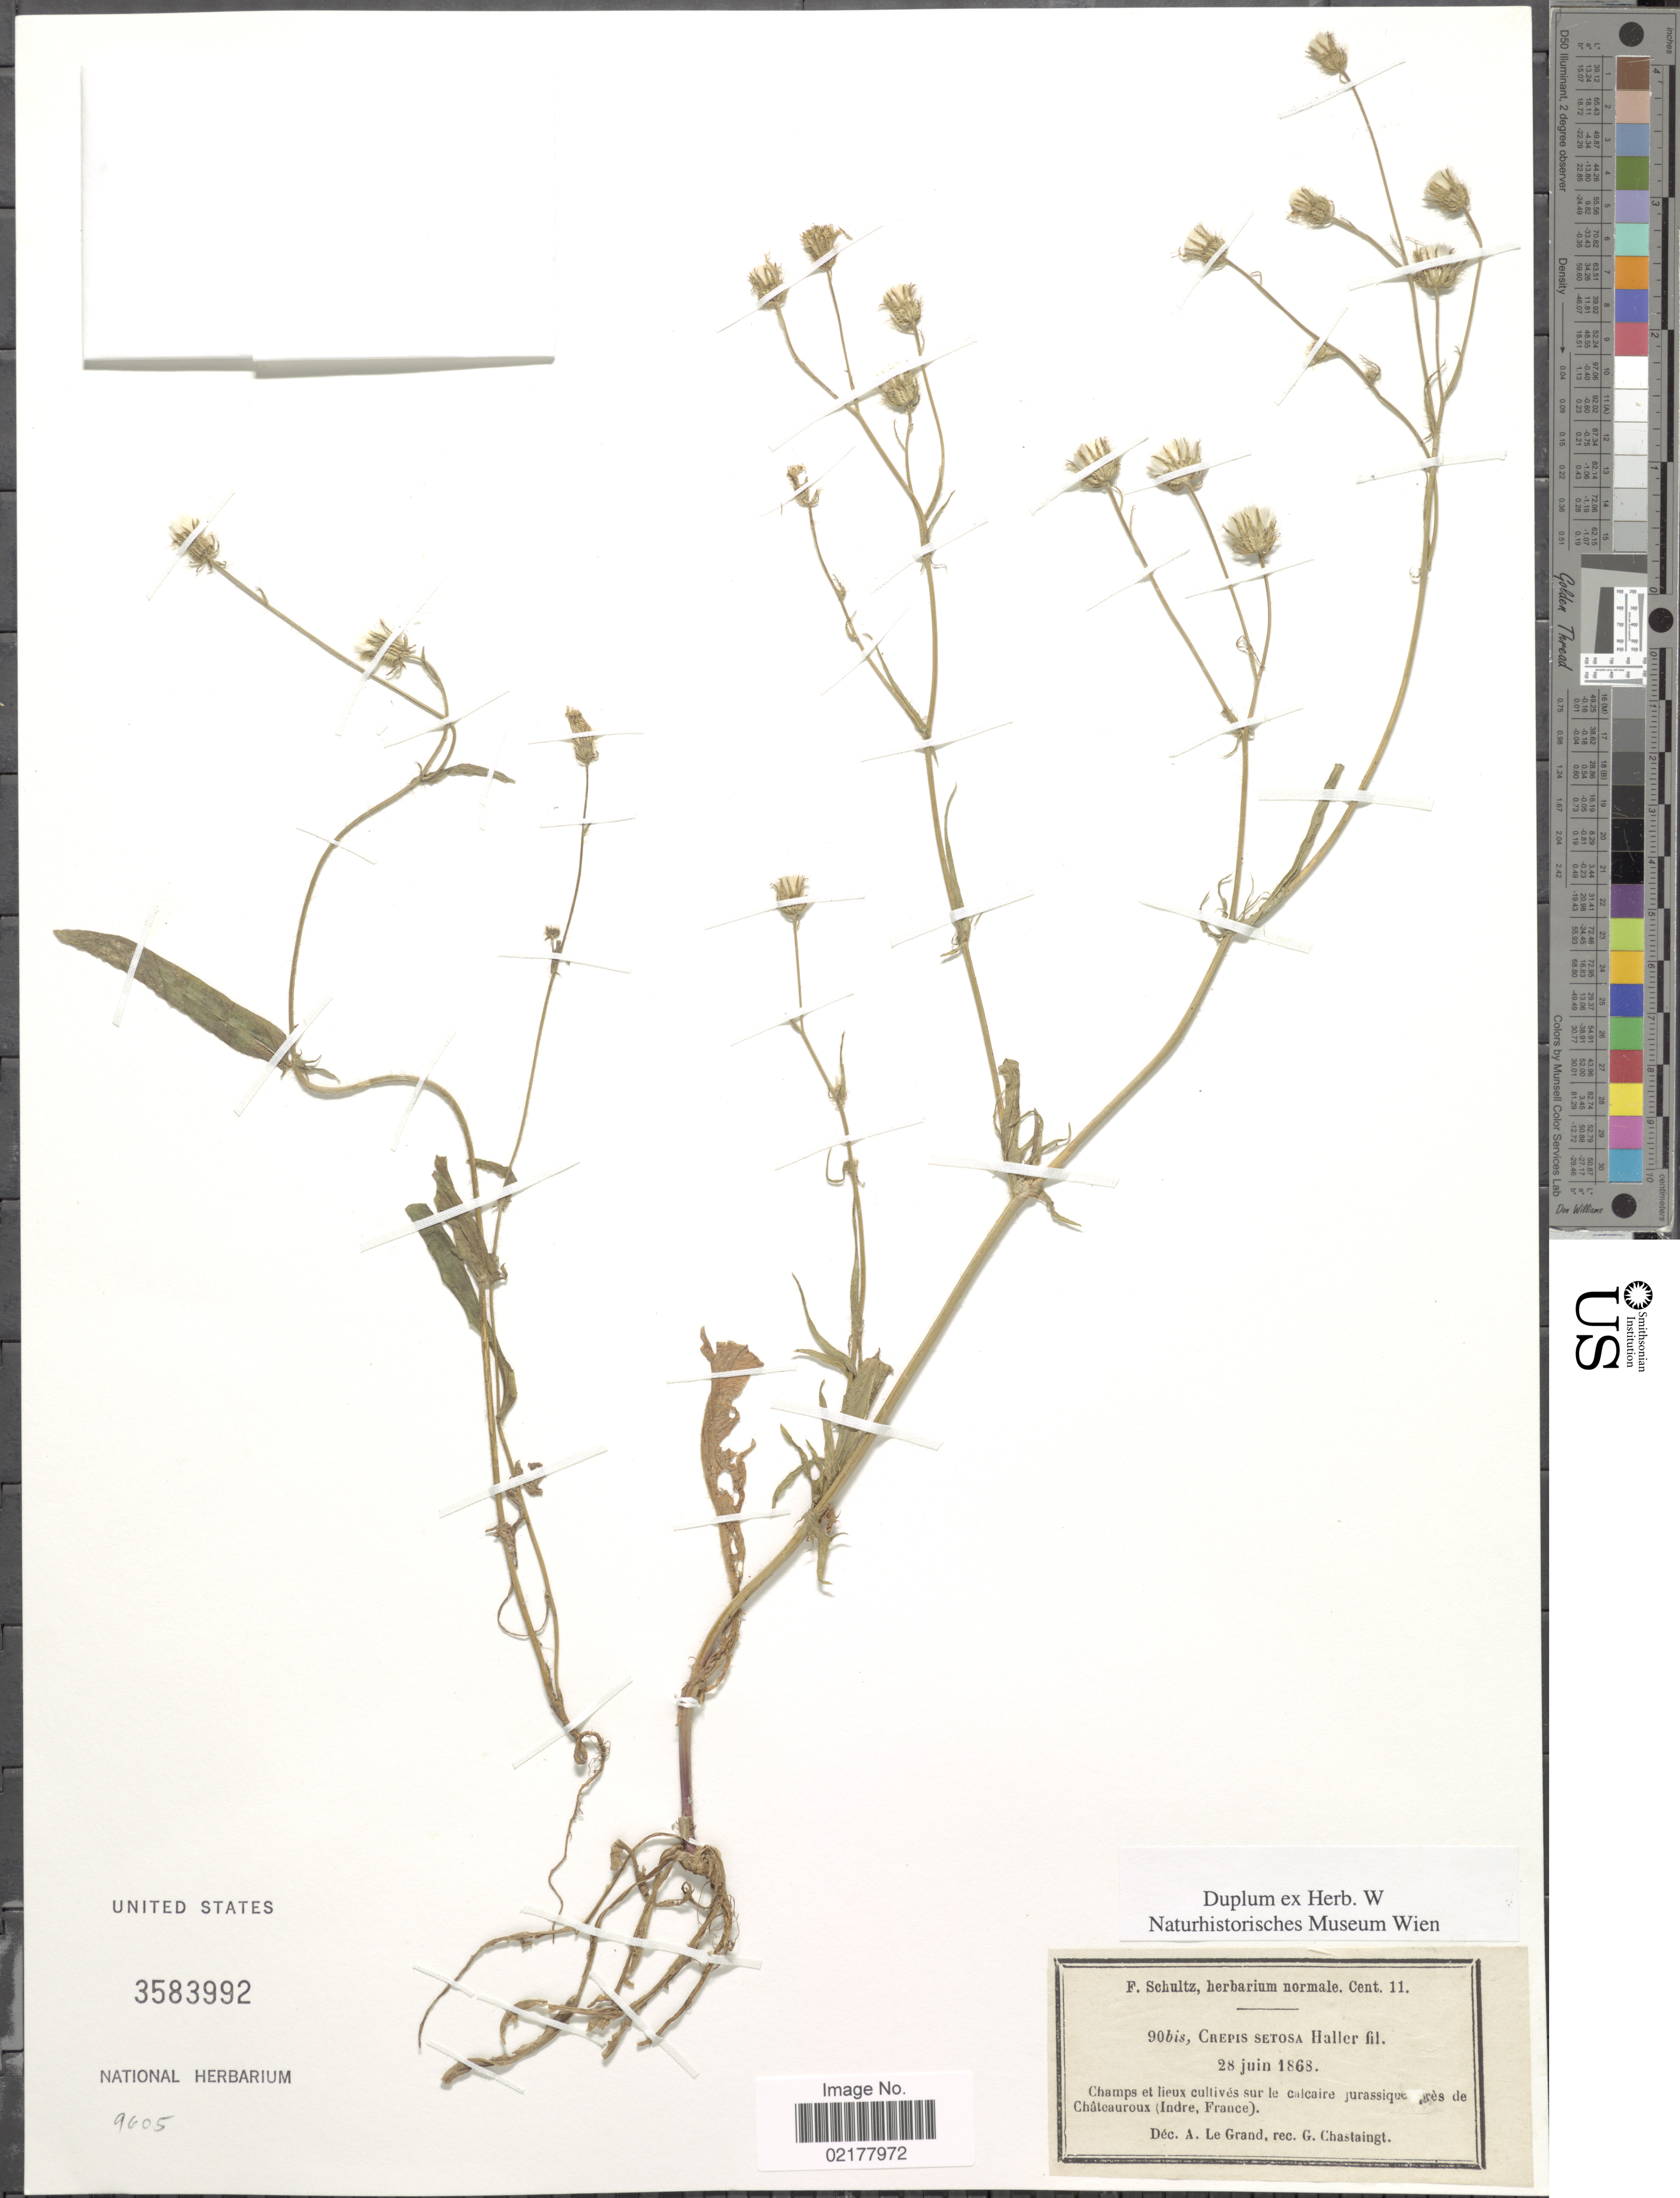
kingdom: Plantae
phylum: Tracheophyta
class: Magnoliopsida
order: Asterales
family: Asteraceae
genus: Crepis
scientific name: Crepis setosa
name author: Haller f.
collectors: F. Schultz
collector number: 90bis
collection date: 1868-06-28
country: France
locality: Châteauroux (Indre)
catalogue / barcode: US 3583992